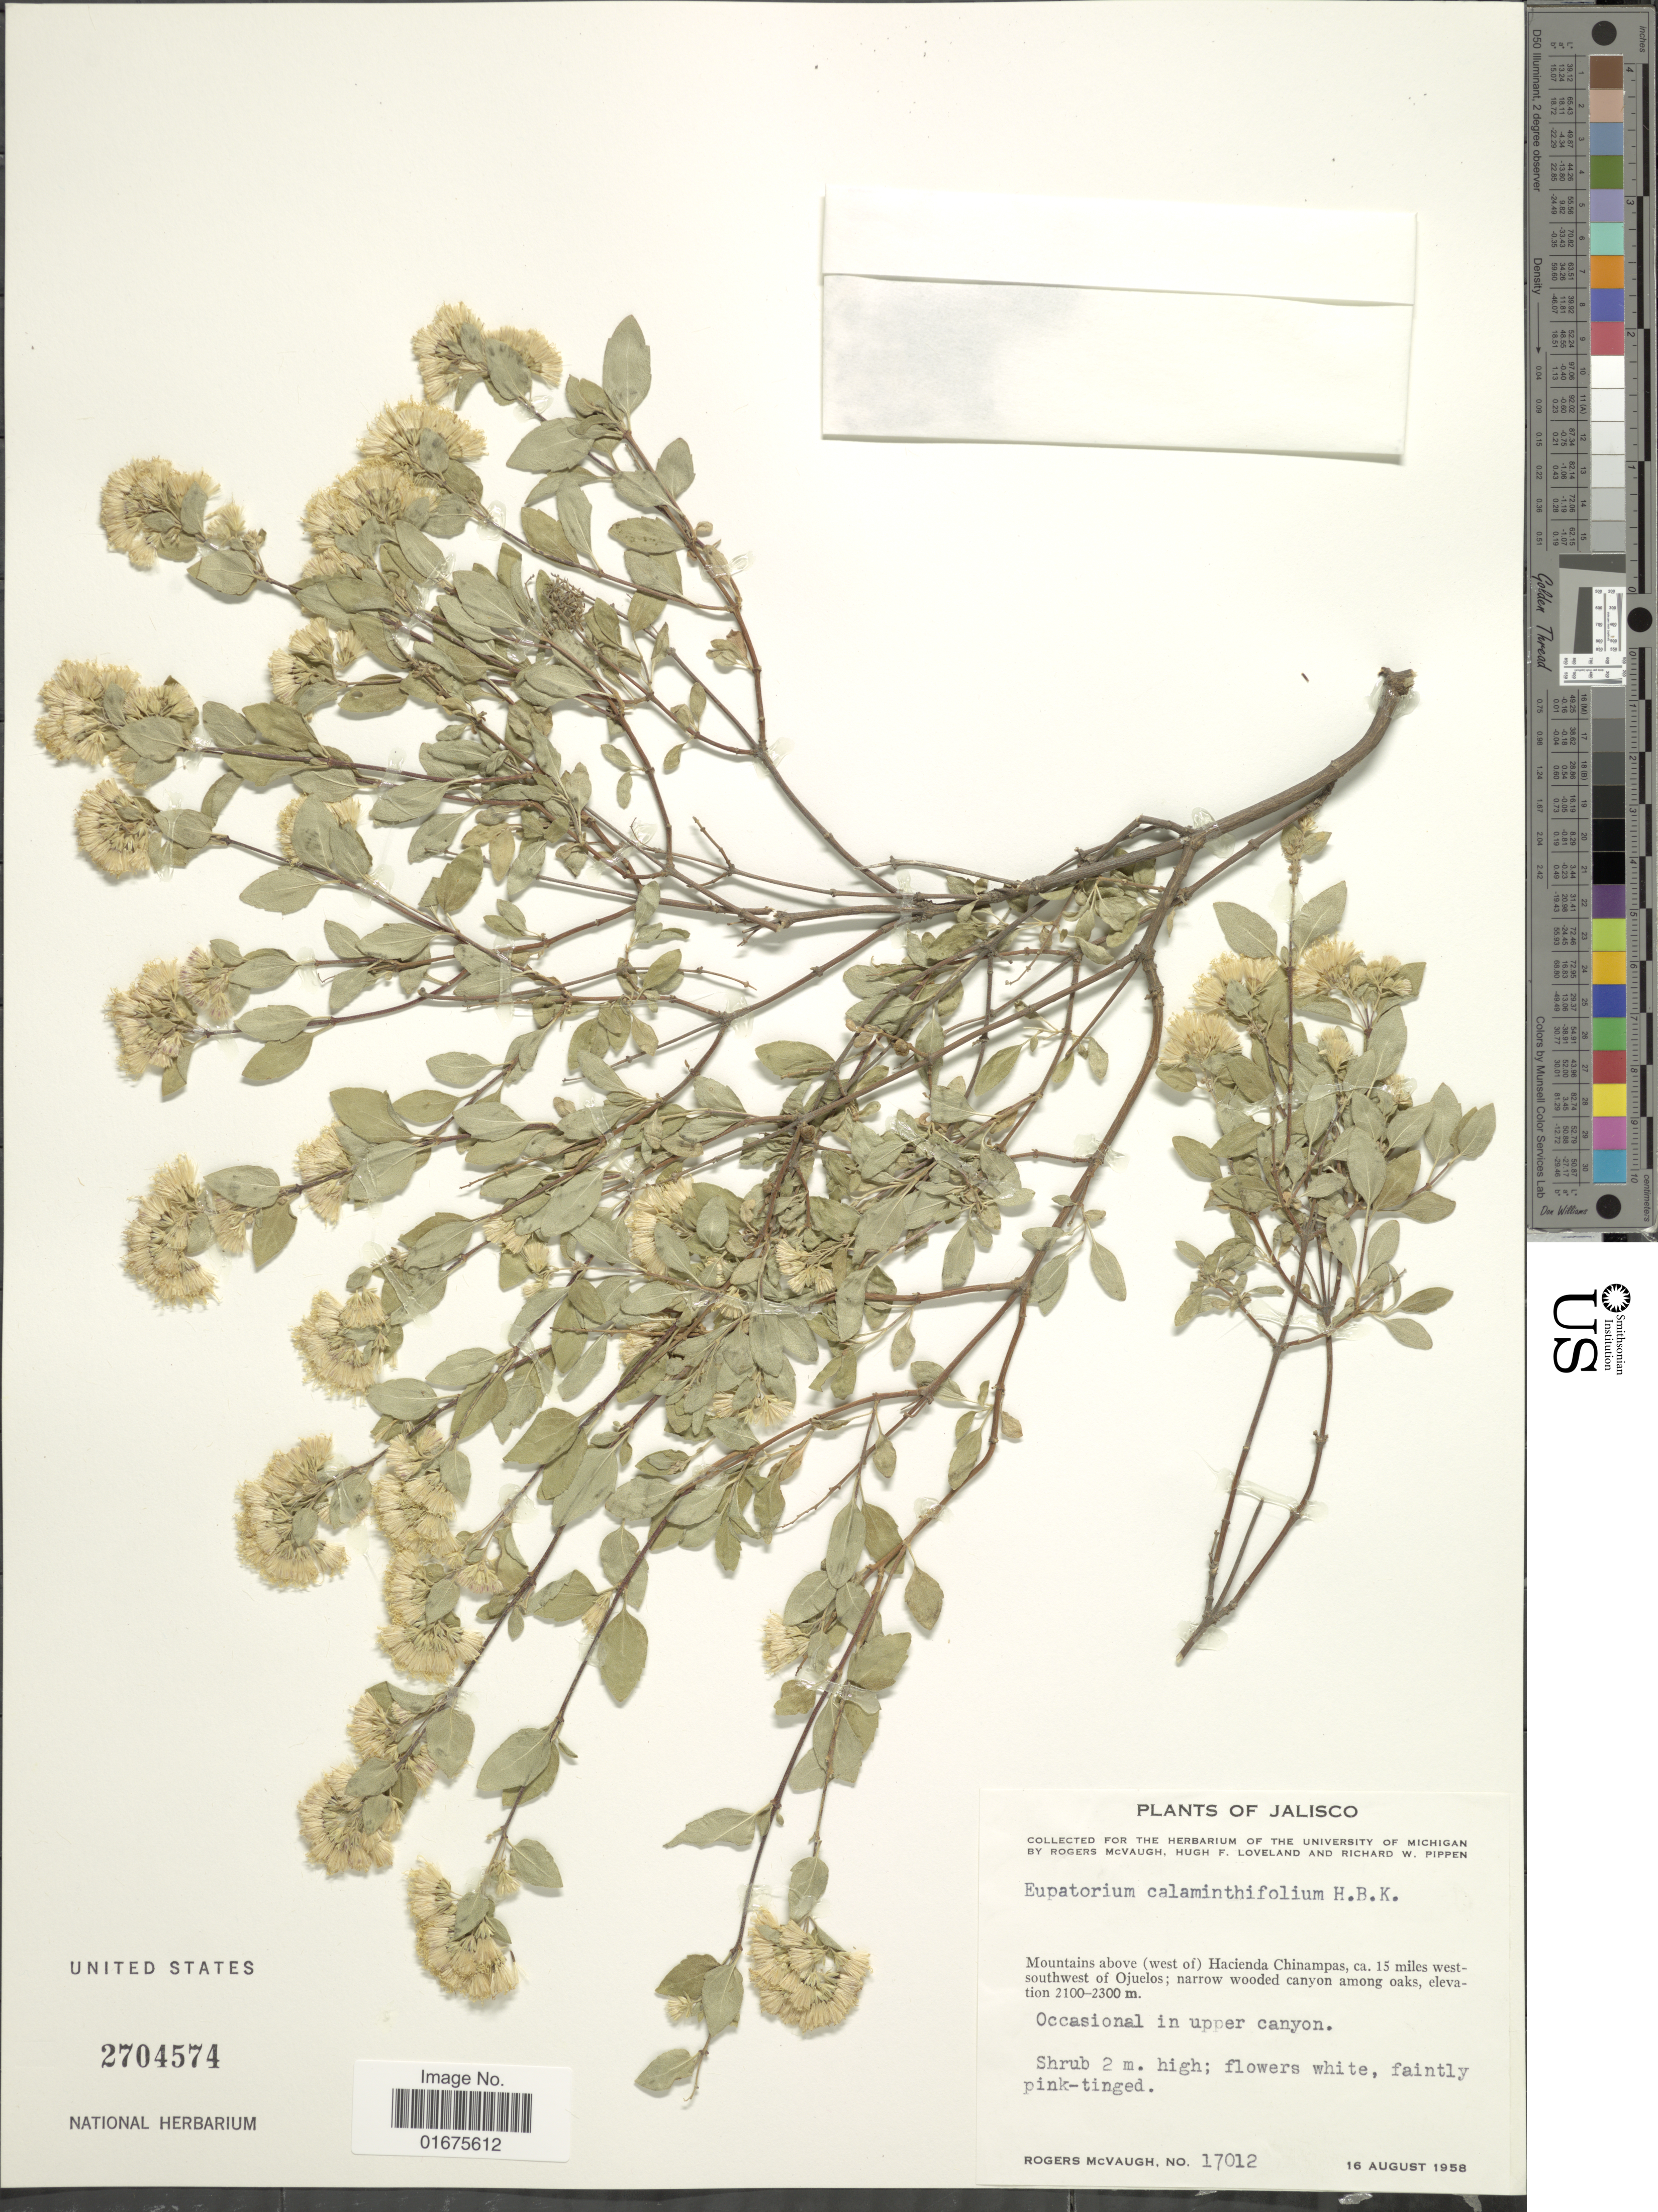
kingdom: Plantae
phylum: Tracheophyta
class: Magnoliopsida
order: Asterales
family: Asteraceae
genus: Ageratina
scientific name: Ageratina calaminthaefolia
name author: (Kunth) R.M. King & H. Rob.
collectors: R. McVaugh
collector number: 17012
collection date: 1958-08-16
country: Mexico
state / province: Jalisco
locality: Mountains above (west of) Hacienda Chinampas, ca. 15 miles west-southwest of Ojuelos;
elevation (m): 2100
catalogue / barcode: US 2704574